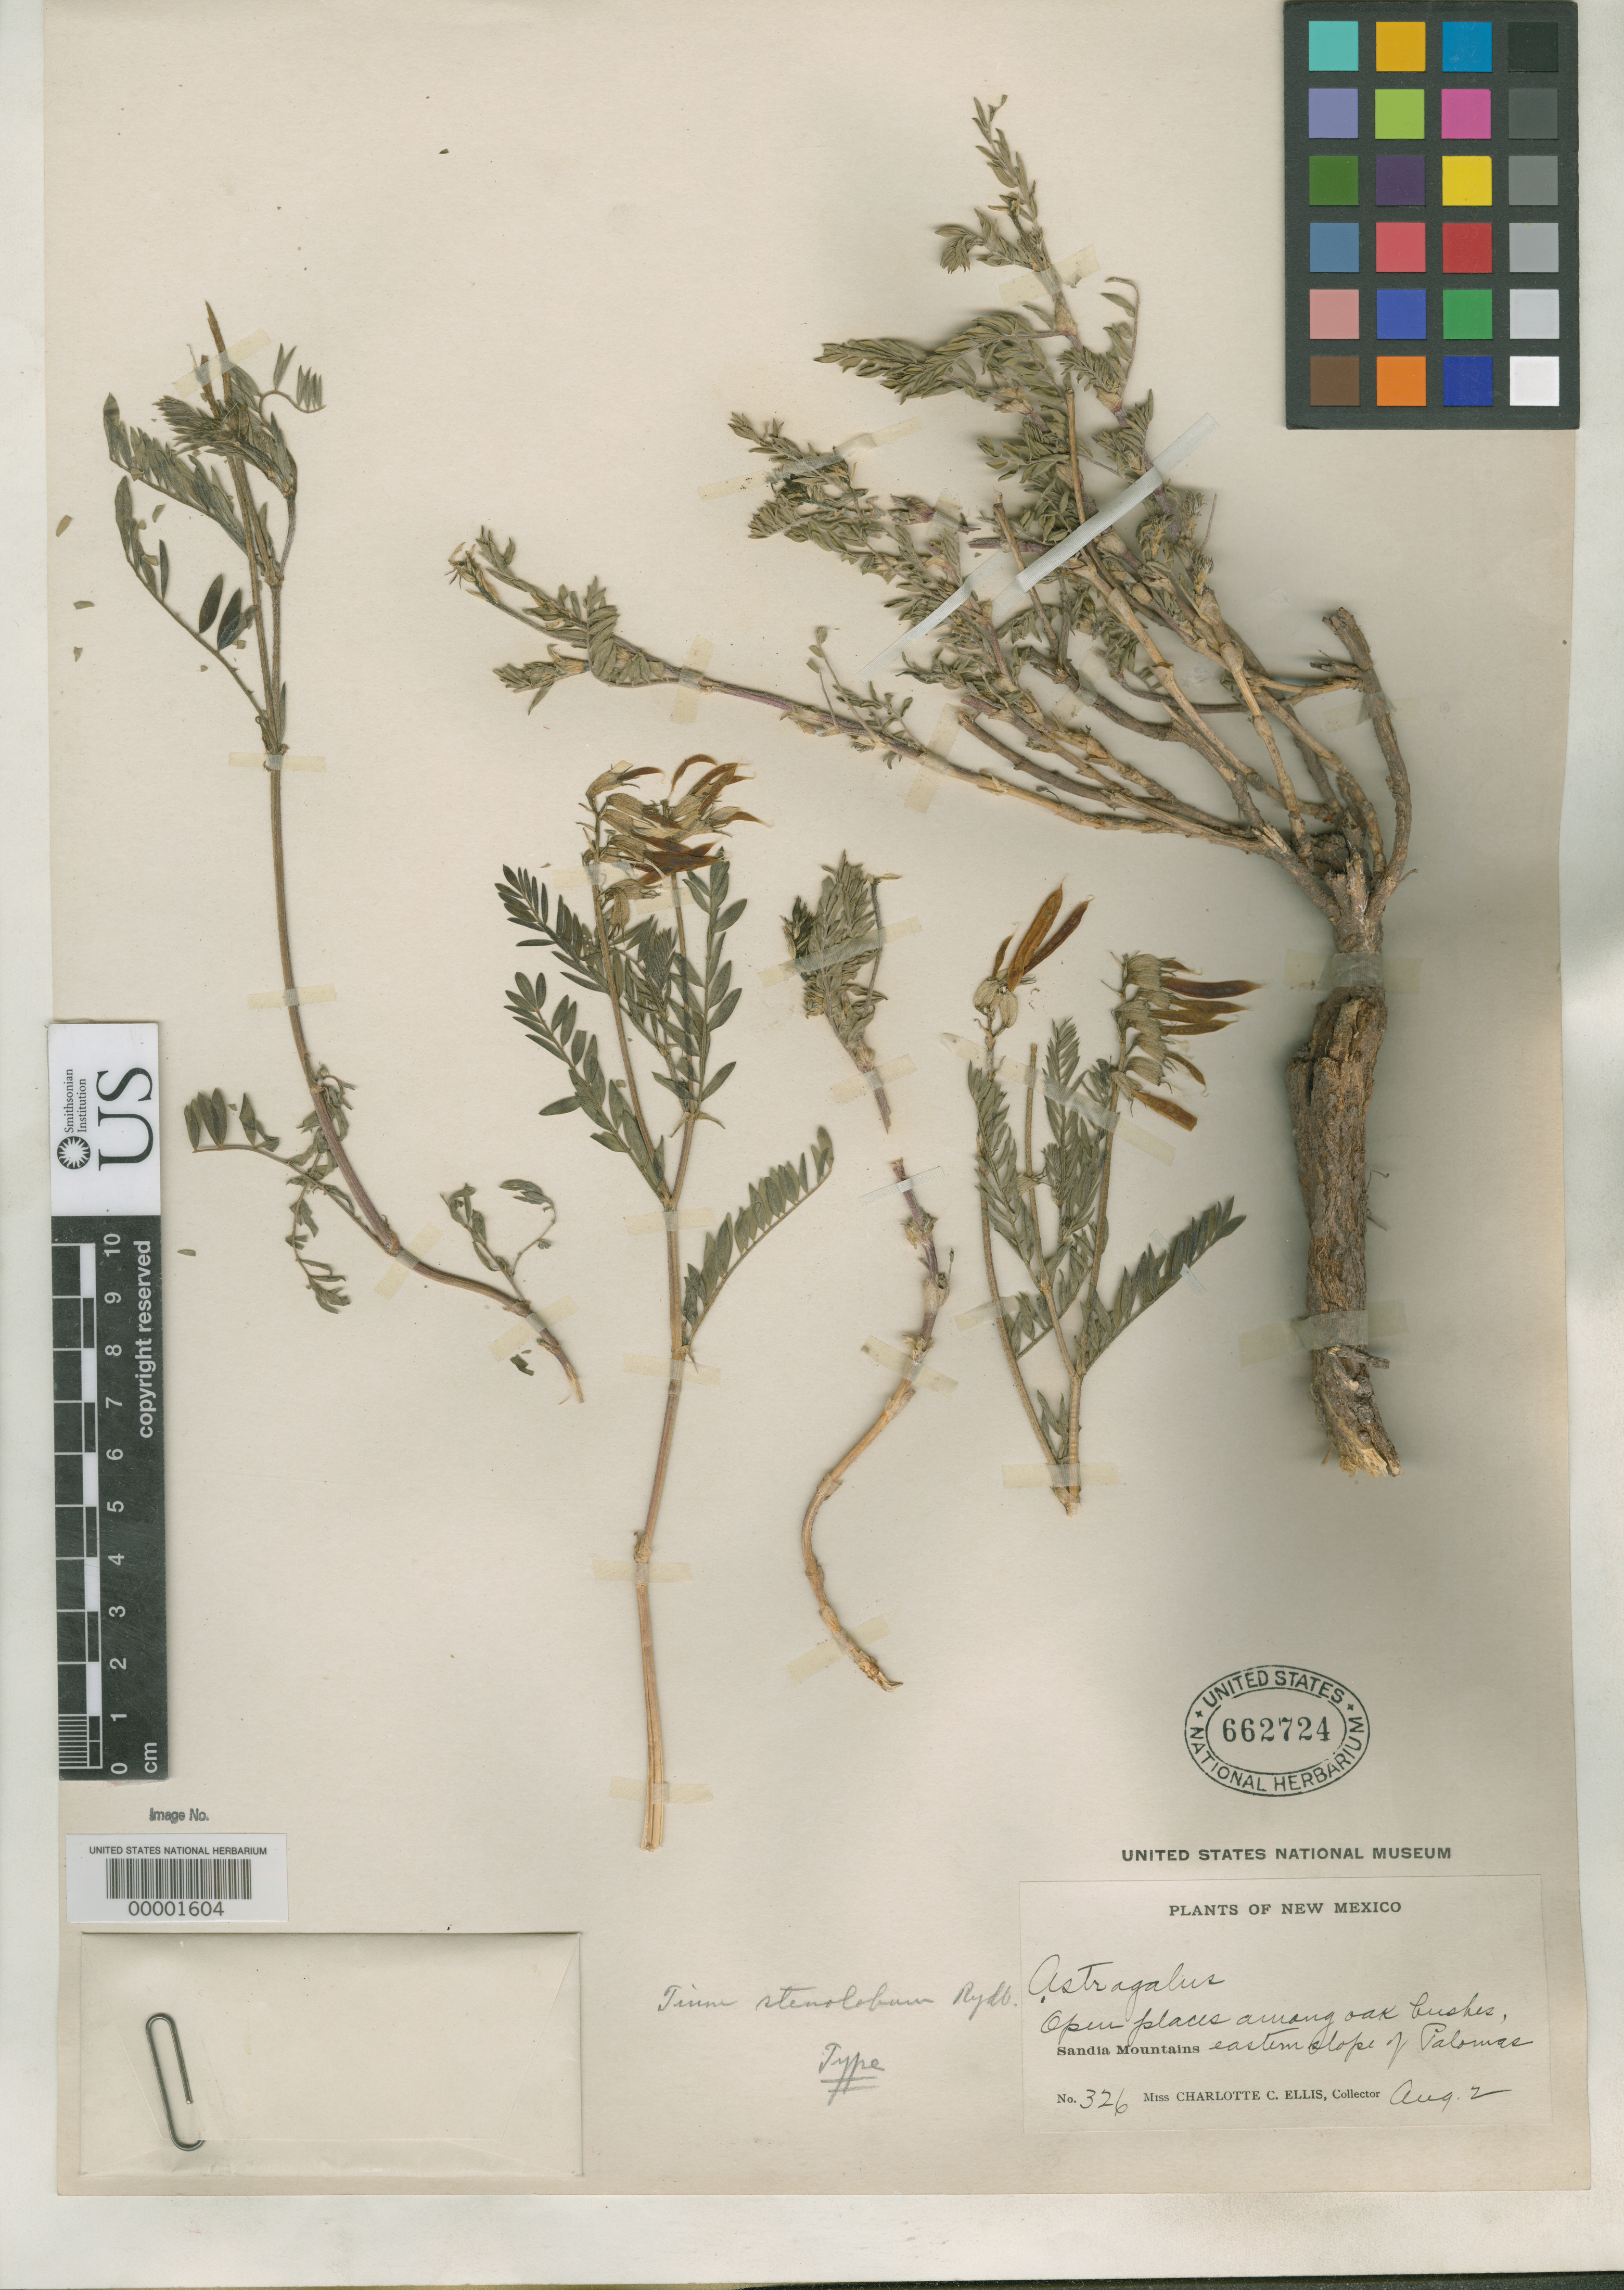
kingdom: Plantae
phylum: Tracheophyta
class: Magnoliopsida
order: Fabales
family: Fabaceae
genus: Tium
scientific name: Tium stenolobum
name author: Rydb.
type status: Holotype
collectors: C. C. Ellis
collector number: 326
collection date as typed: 02 Aug 1914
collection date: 1914-08-02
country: United States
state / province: New Mexico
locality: Sandia Mountains, eastern slope of Las Palomas.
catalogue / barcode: US 662724